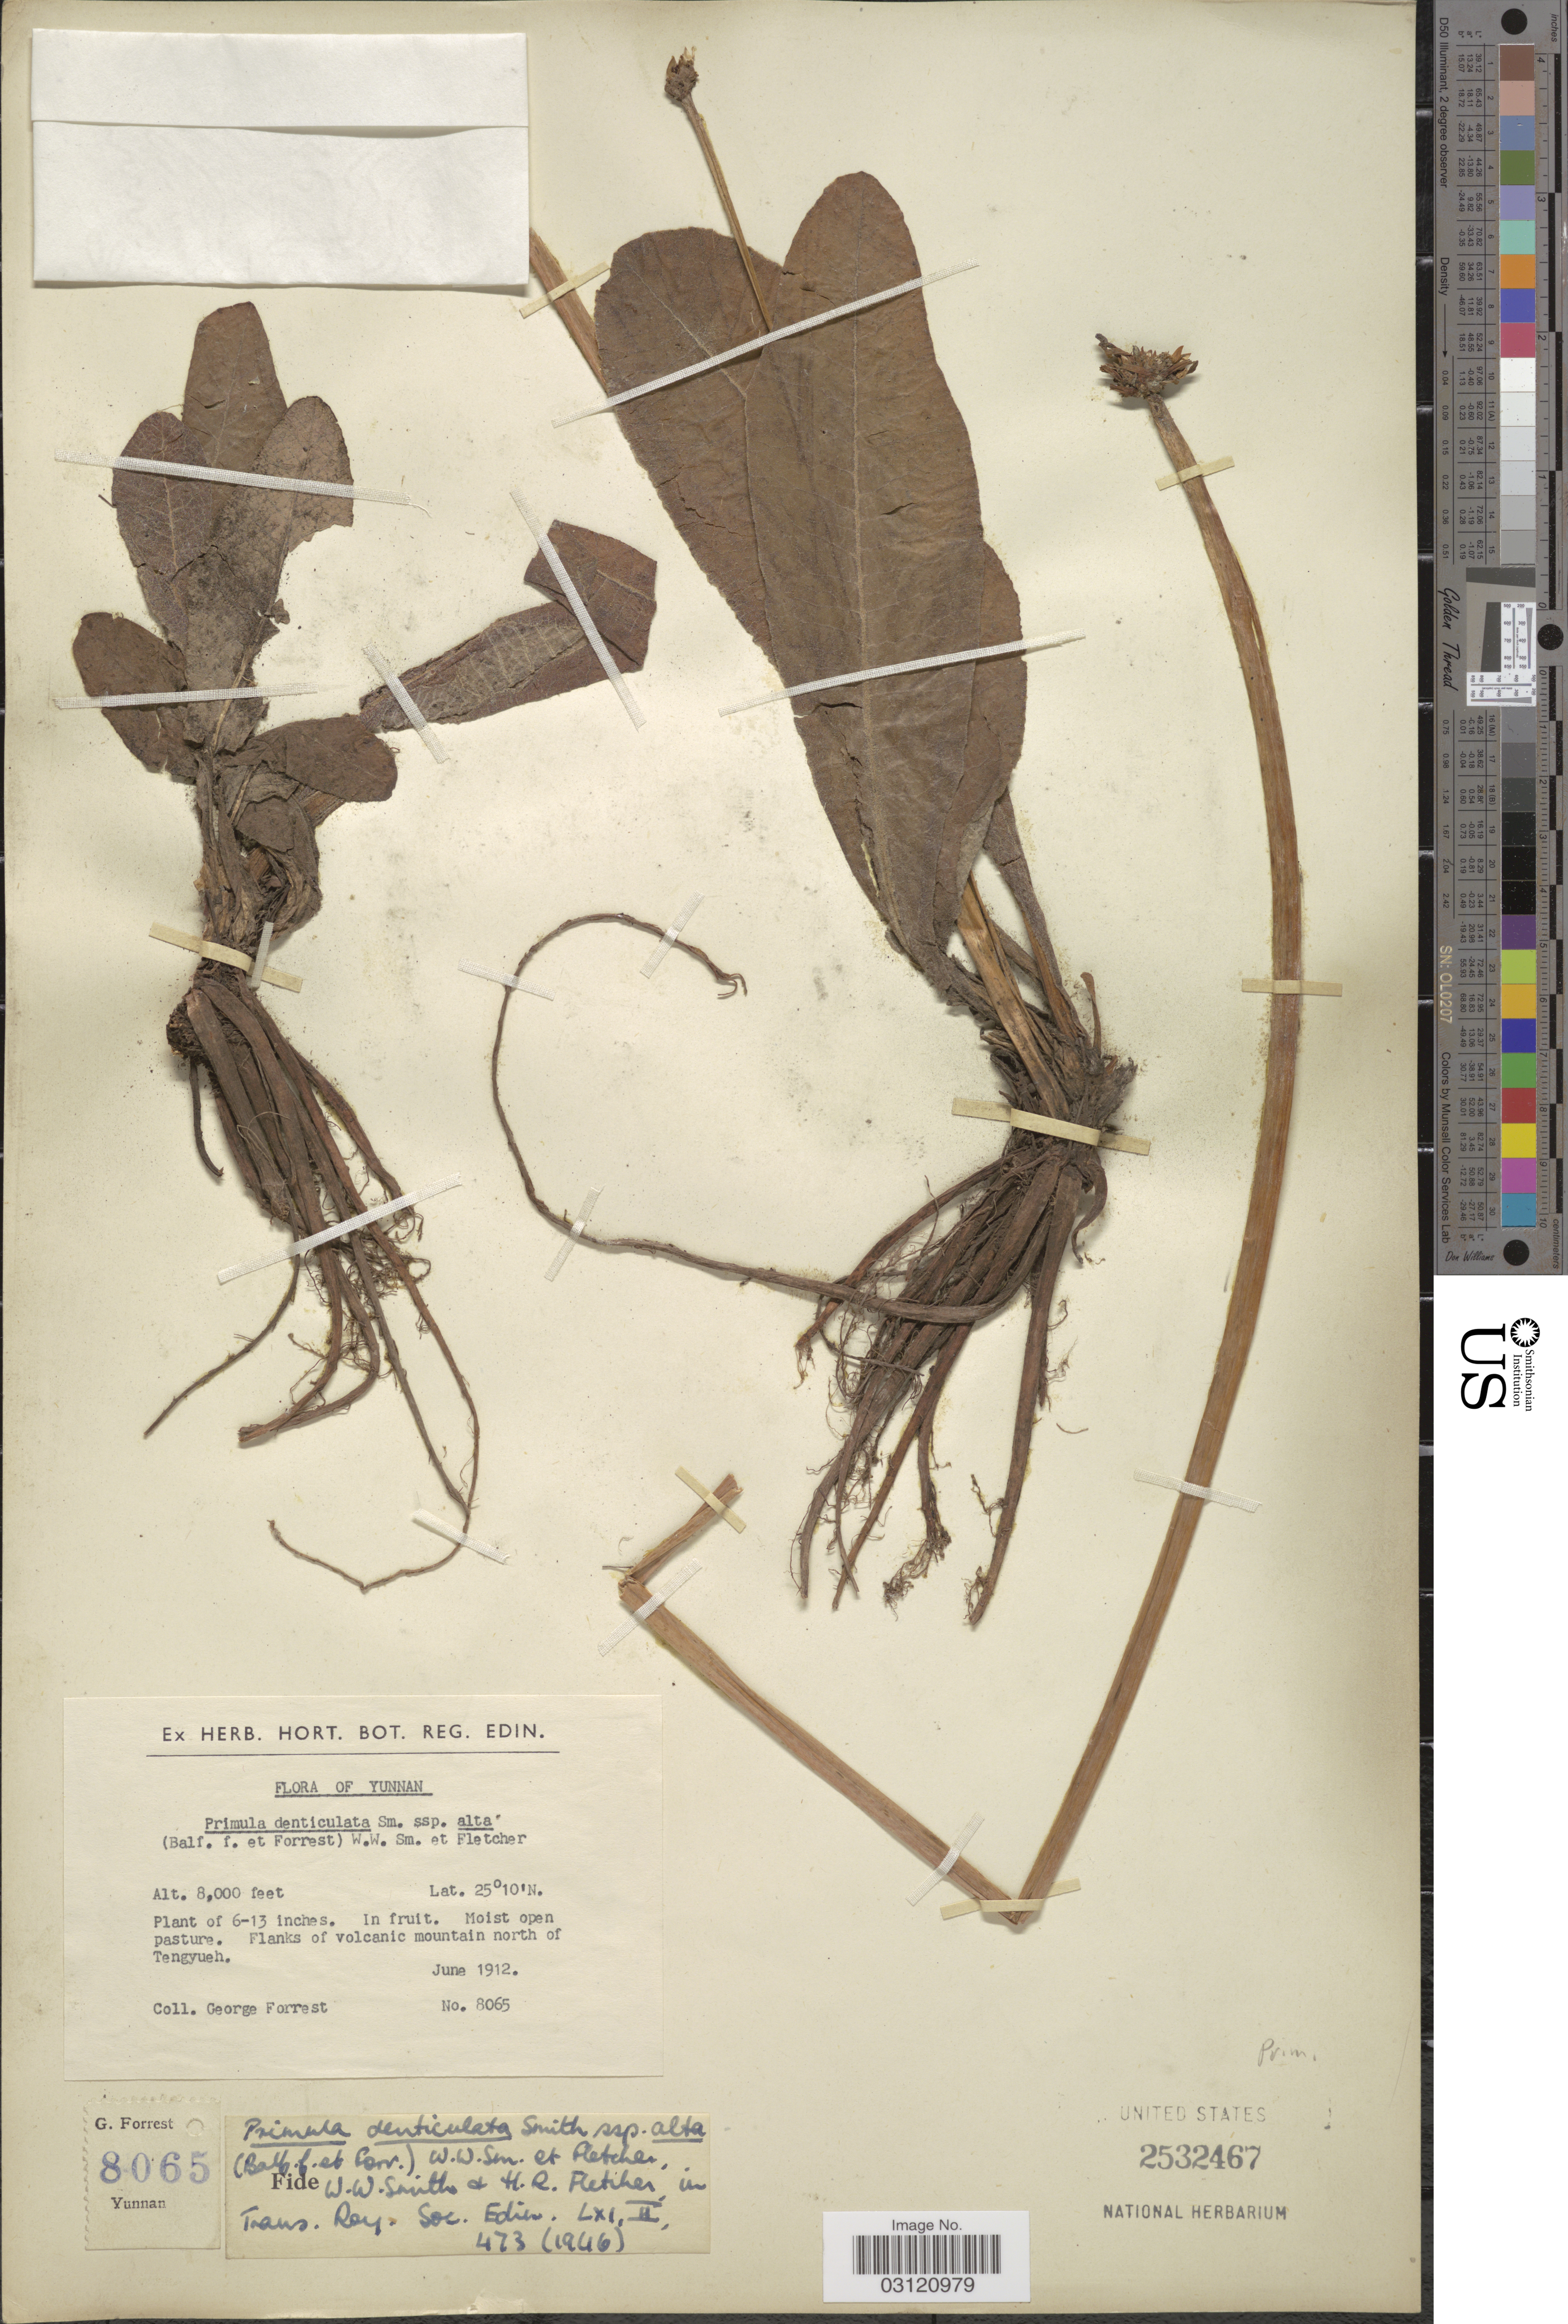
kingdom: Plantae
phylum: Tracheophyta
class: Magnoliopsida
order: Ericales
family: Primulaceae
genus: Primula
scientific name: Primula denticulata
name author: Sm.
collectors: G. Forrest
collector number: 8065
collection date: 1912-06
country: China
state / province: Yunnan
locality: Flanks of volcanic mountain north of Tengyueh.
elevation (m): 2438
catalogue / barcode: US 2532467